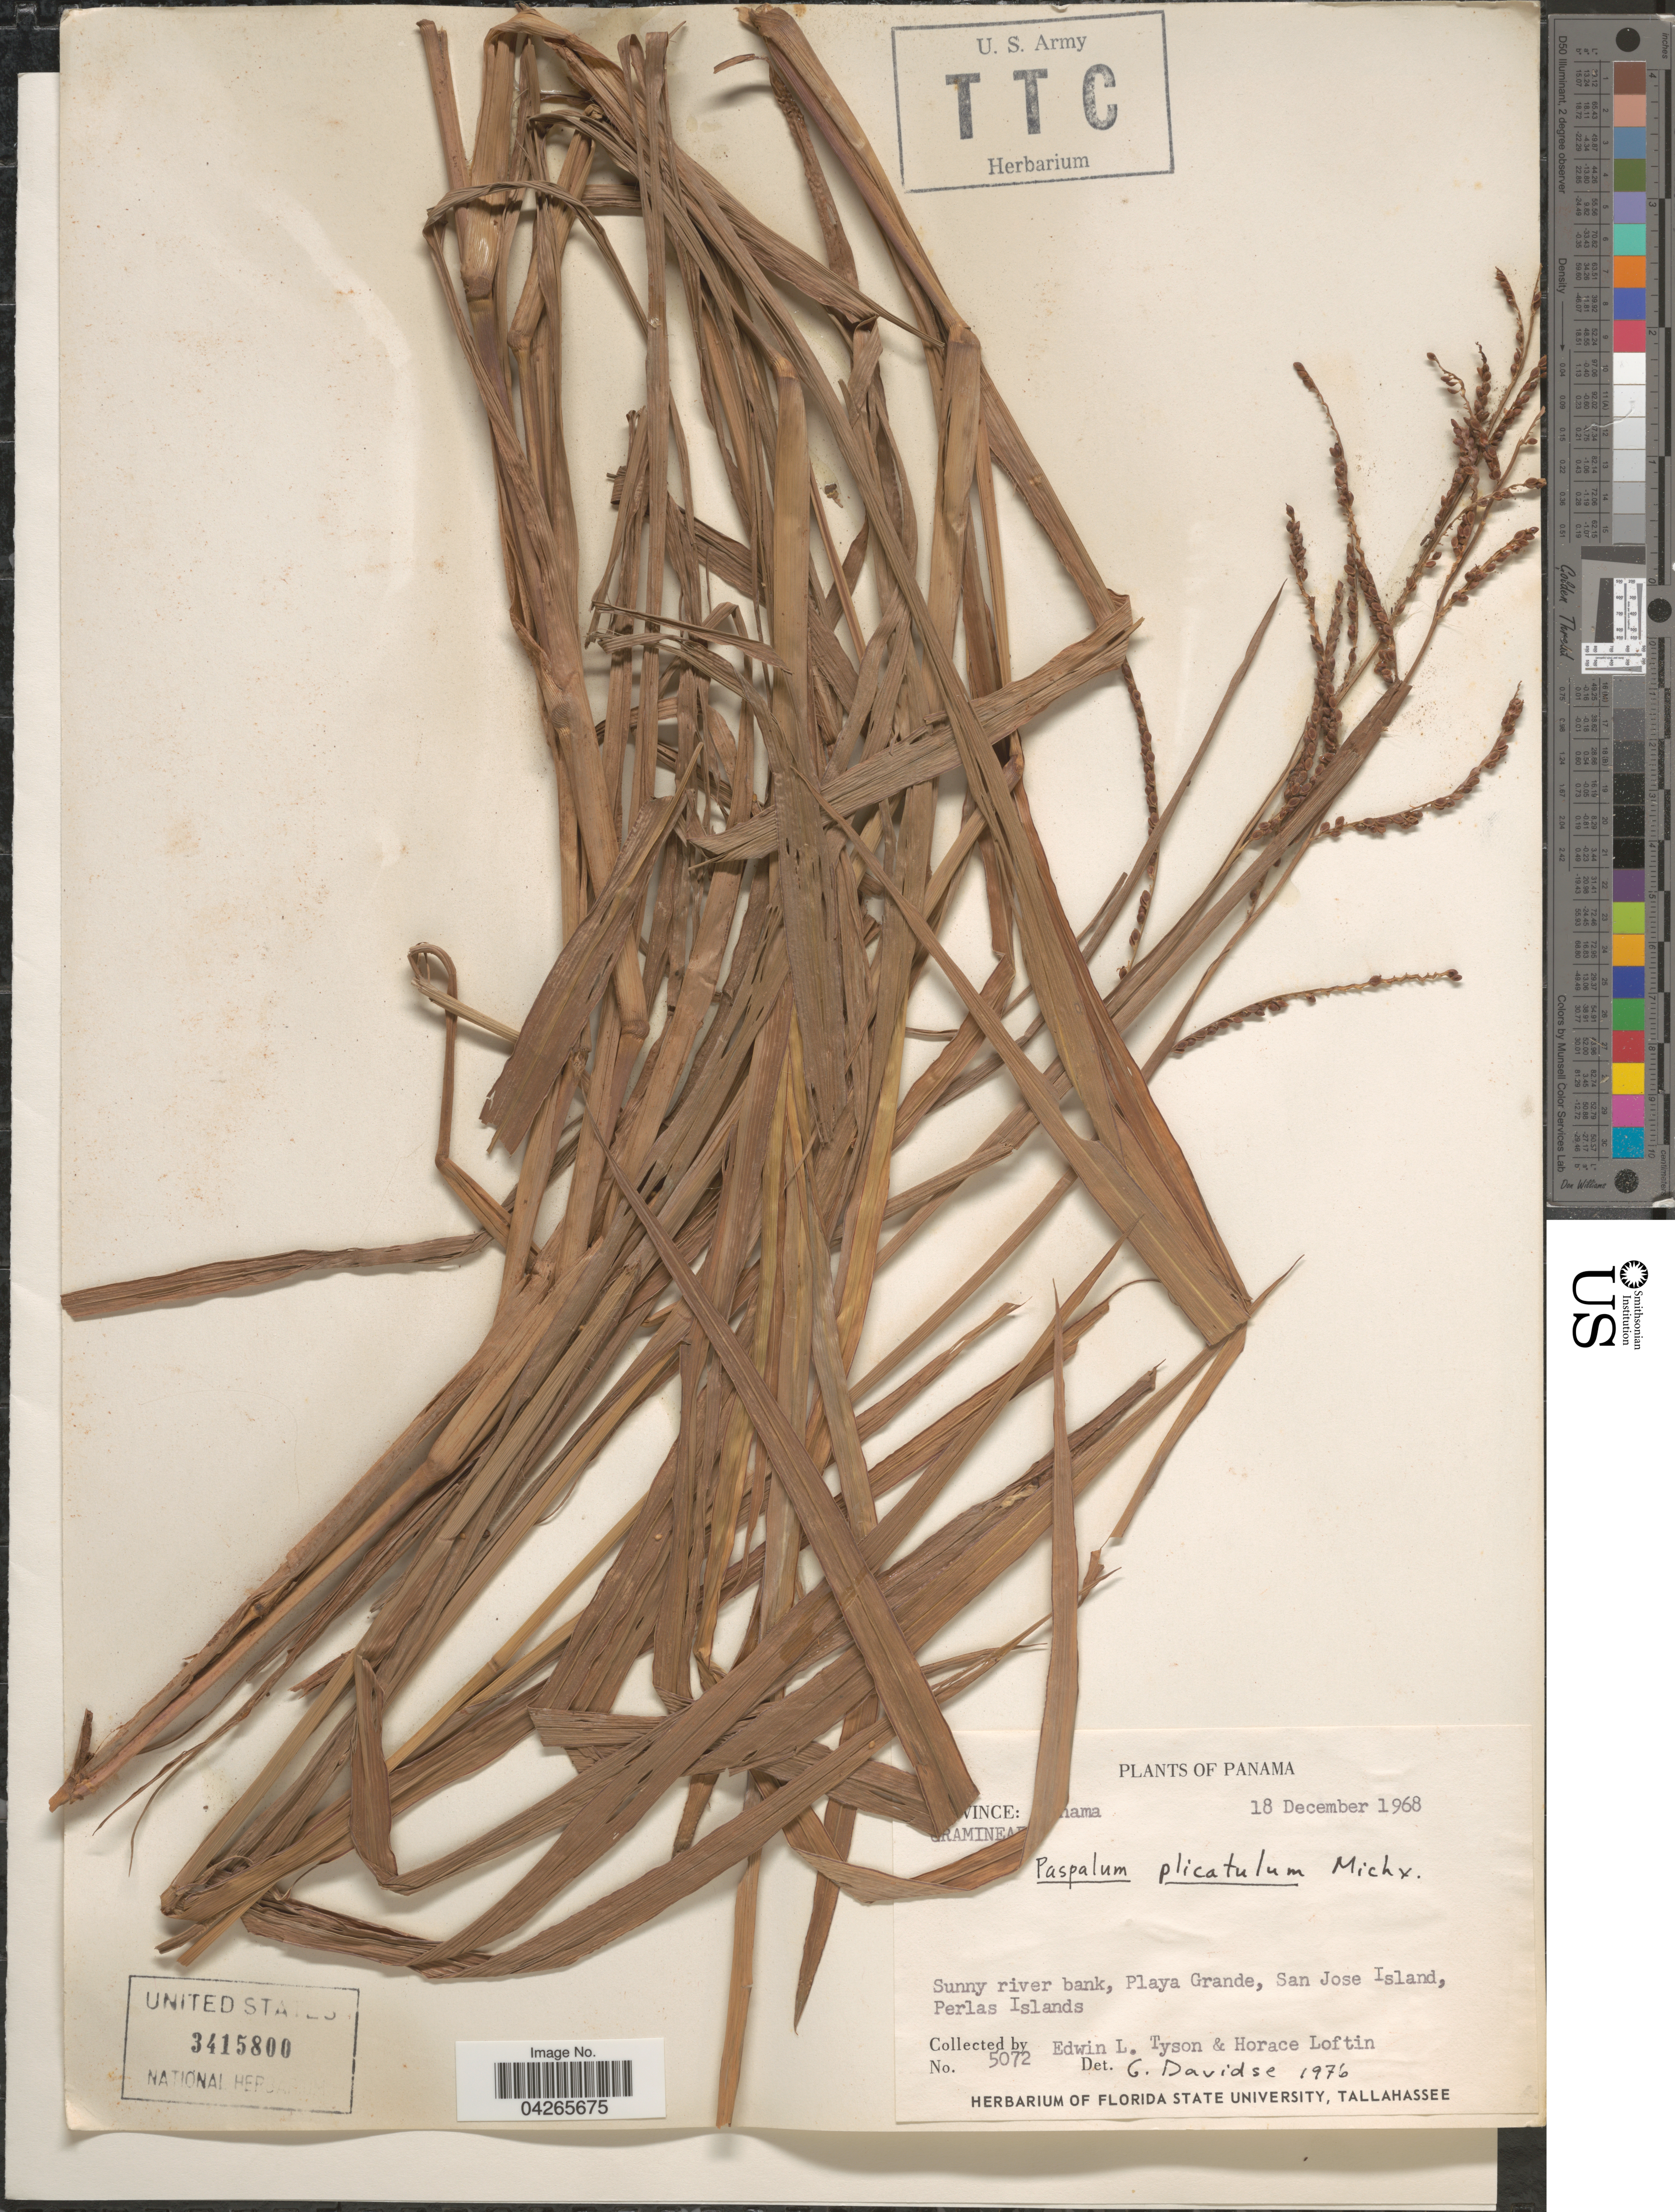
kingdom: Plantae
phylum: Tracheophyta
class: Liliopsida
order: Poales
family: Poaceae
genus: Paspalum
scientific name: Paspalum plicatulum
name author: Michx.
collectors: E. L. Tyson & H. Loftin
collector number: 5072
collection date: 1968-12-18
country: Panama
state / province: Panamá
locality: Sunny river bank, Playa Grande, San Jose Island, Perlas Islands.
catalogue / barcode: US 3415800